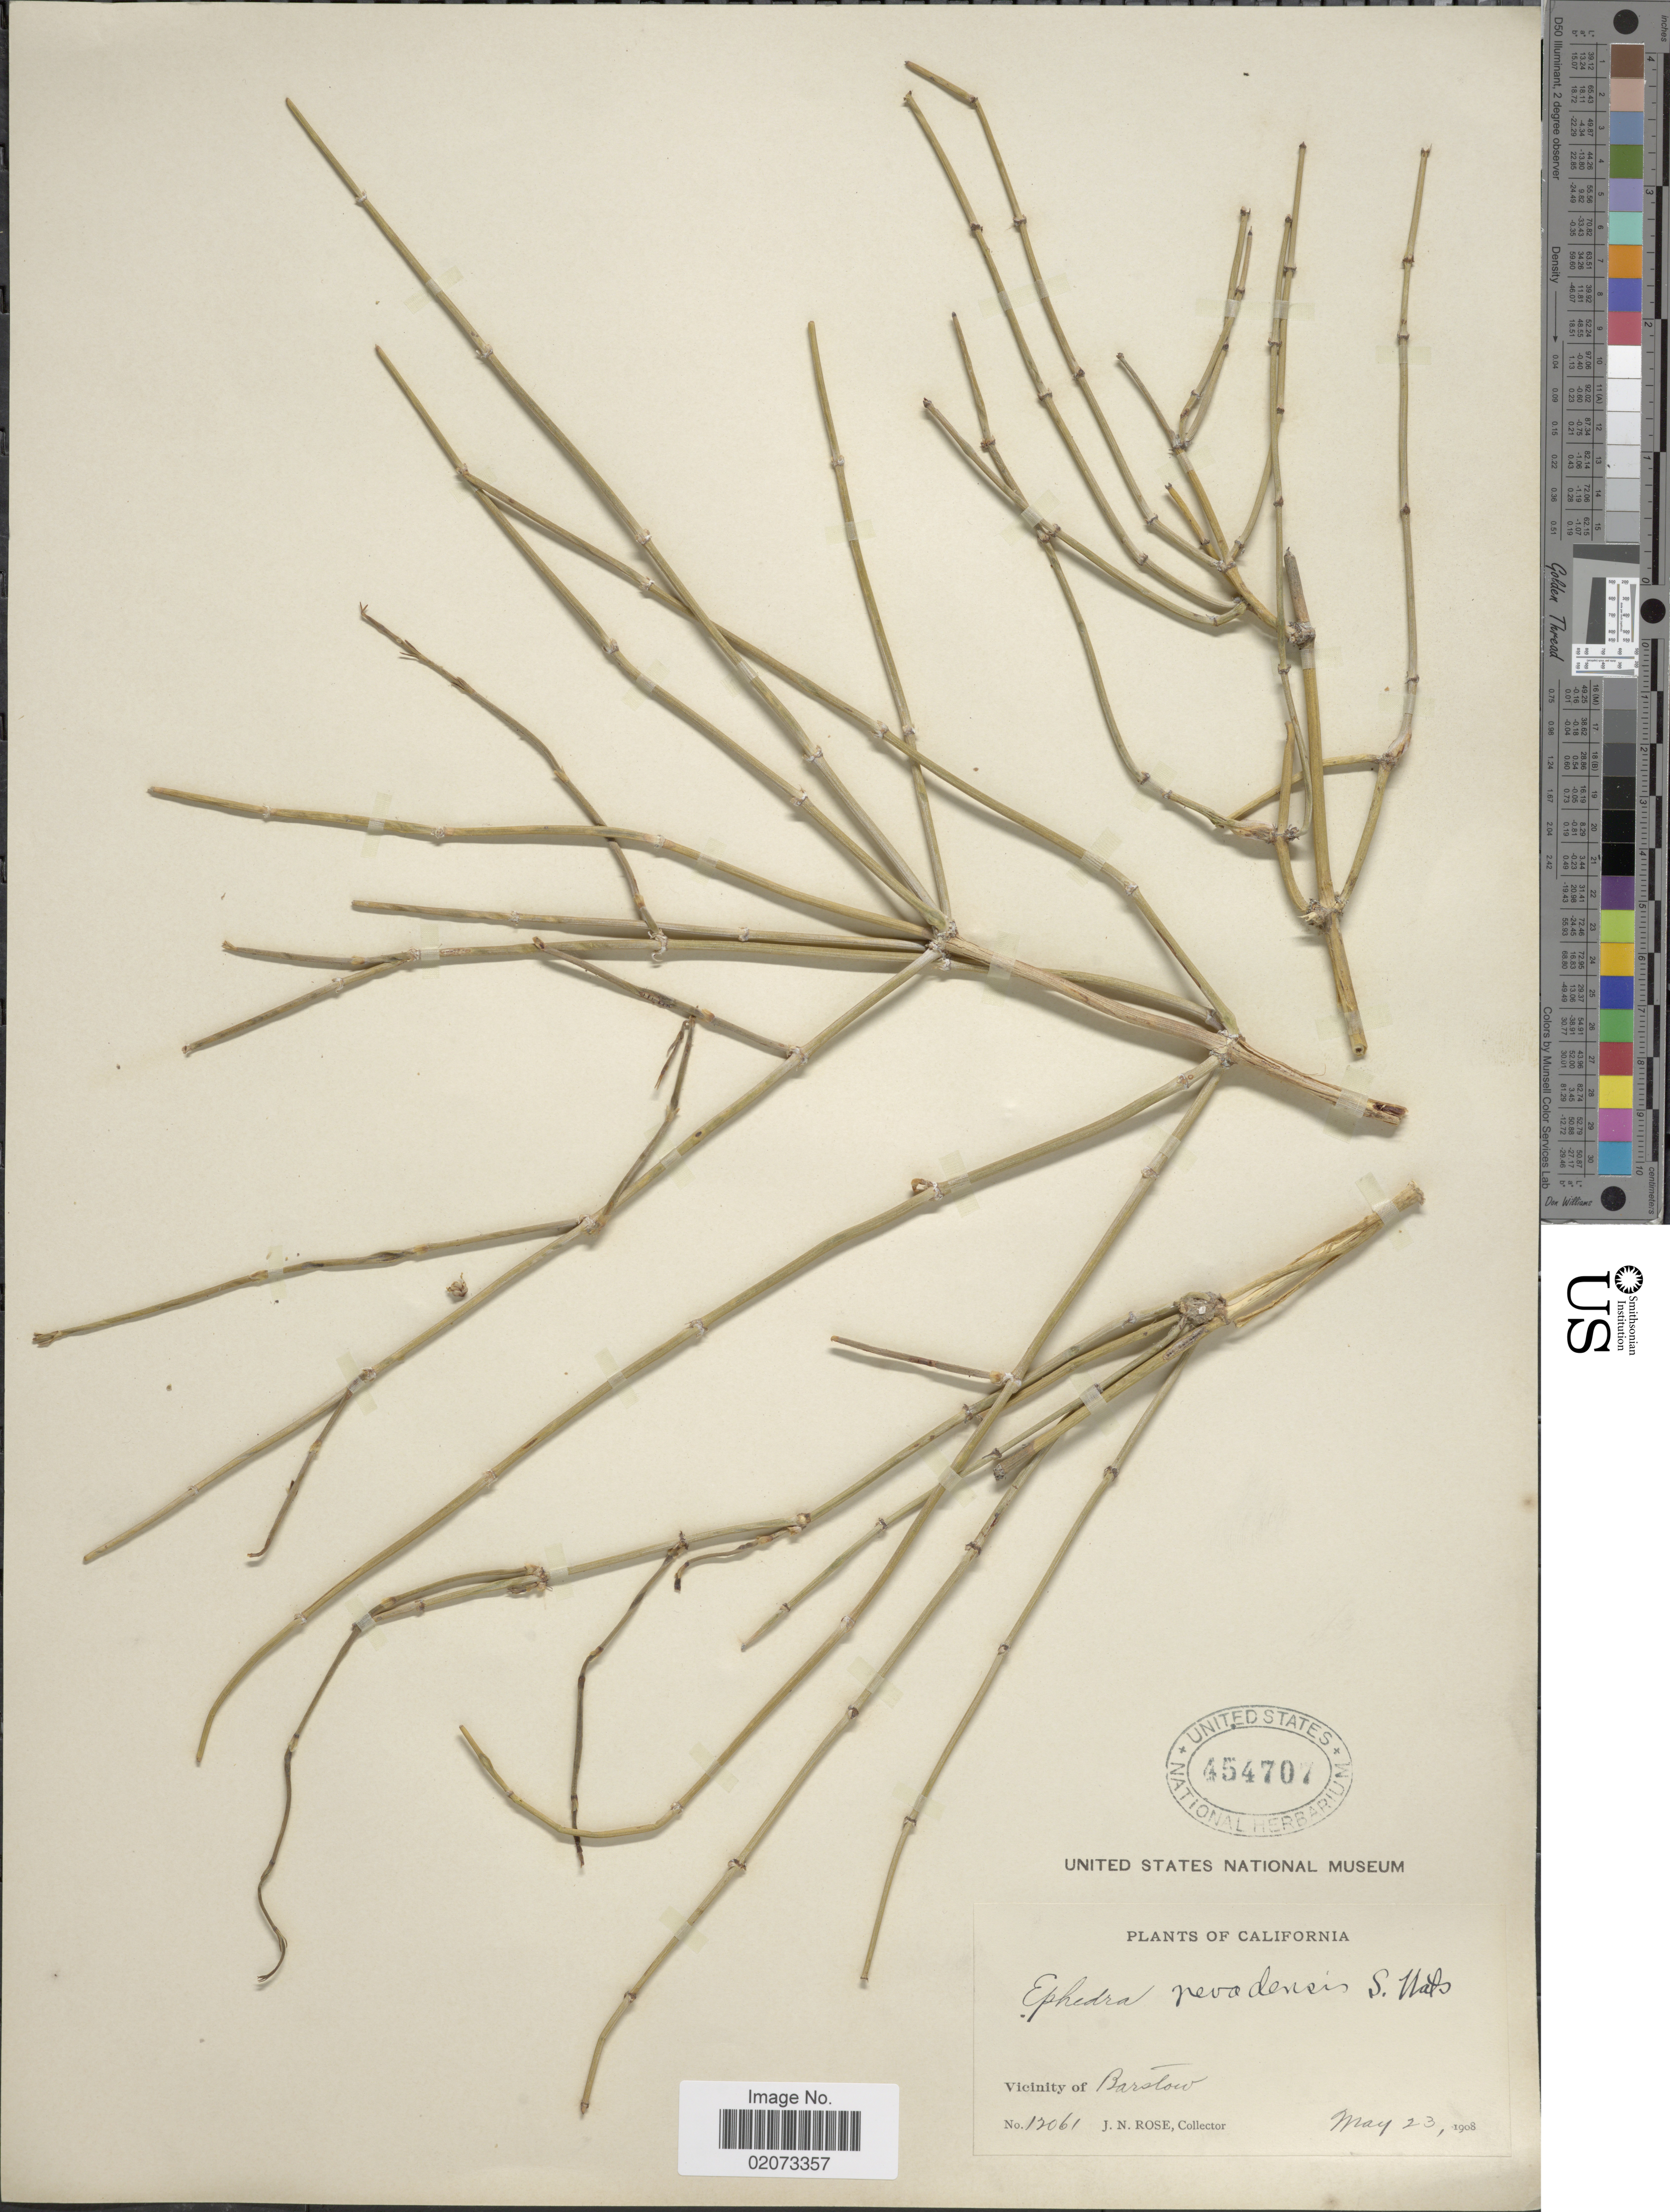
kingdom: Plantae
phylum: Tracheophyta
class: Gnetopsida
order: Ephedrales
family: Ephedraceae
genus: Ephedra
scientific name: Ephedra nevadensis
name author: S. Watson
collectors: J. N. Rose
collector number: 12061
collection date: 1908-05-23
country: United States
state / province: California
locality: California, Vicinity of Barslow.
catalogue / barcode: US 454707